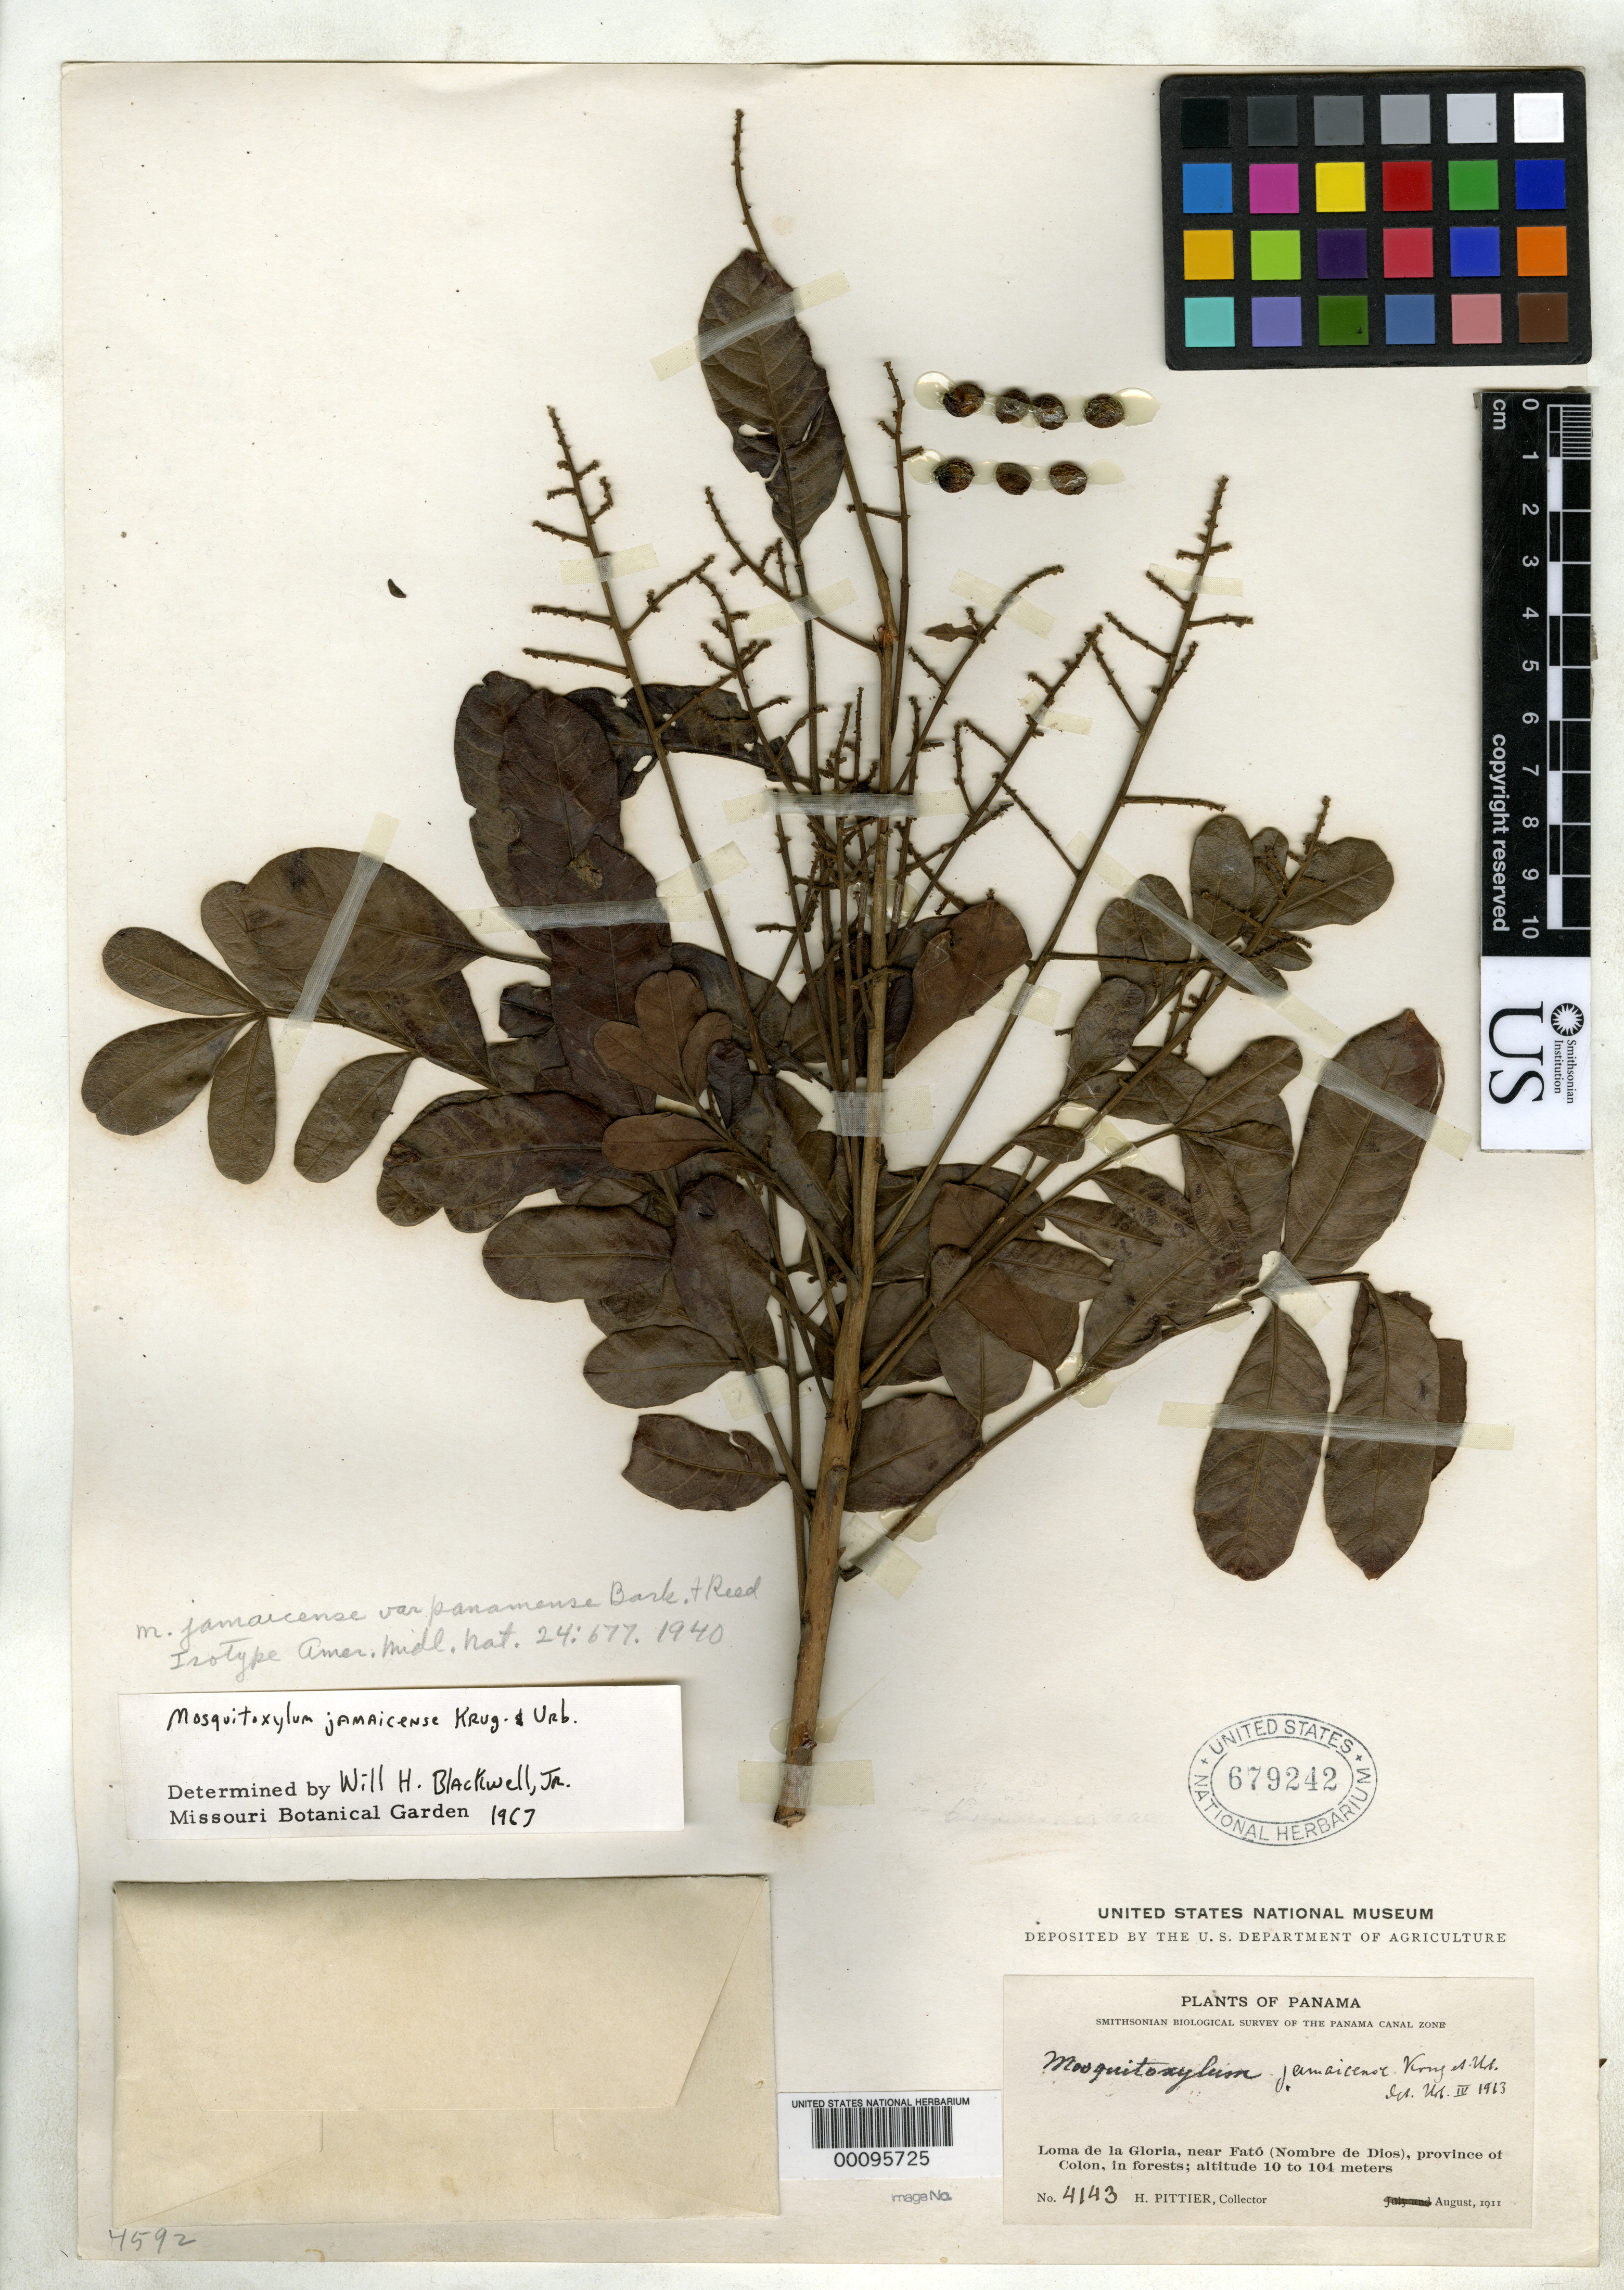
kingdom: Plantae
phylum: Tracheophyta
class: Magnoliopsida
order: Sapindales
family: Anacardiaceae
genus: Mosquitoxylum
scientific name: Mosquitoxylum jamaicense var. panamense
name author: F.A. Barkley & M.J. Reed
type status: Isotype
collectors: H. F. Pittier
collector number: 4143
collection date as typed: Aug 1911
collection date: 1911-08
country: Panama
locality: Loma de La Gloria, near Fato.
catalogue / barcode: US 679242